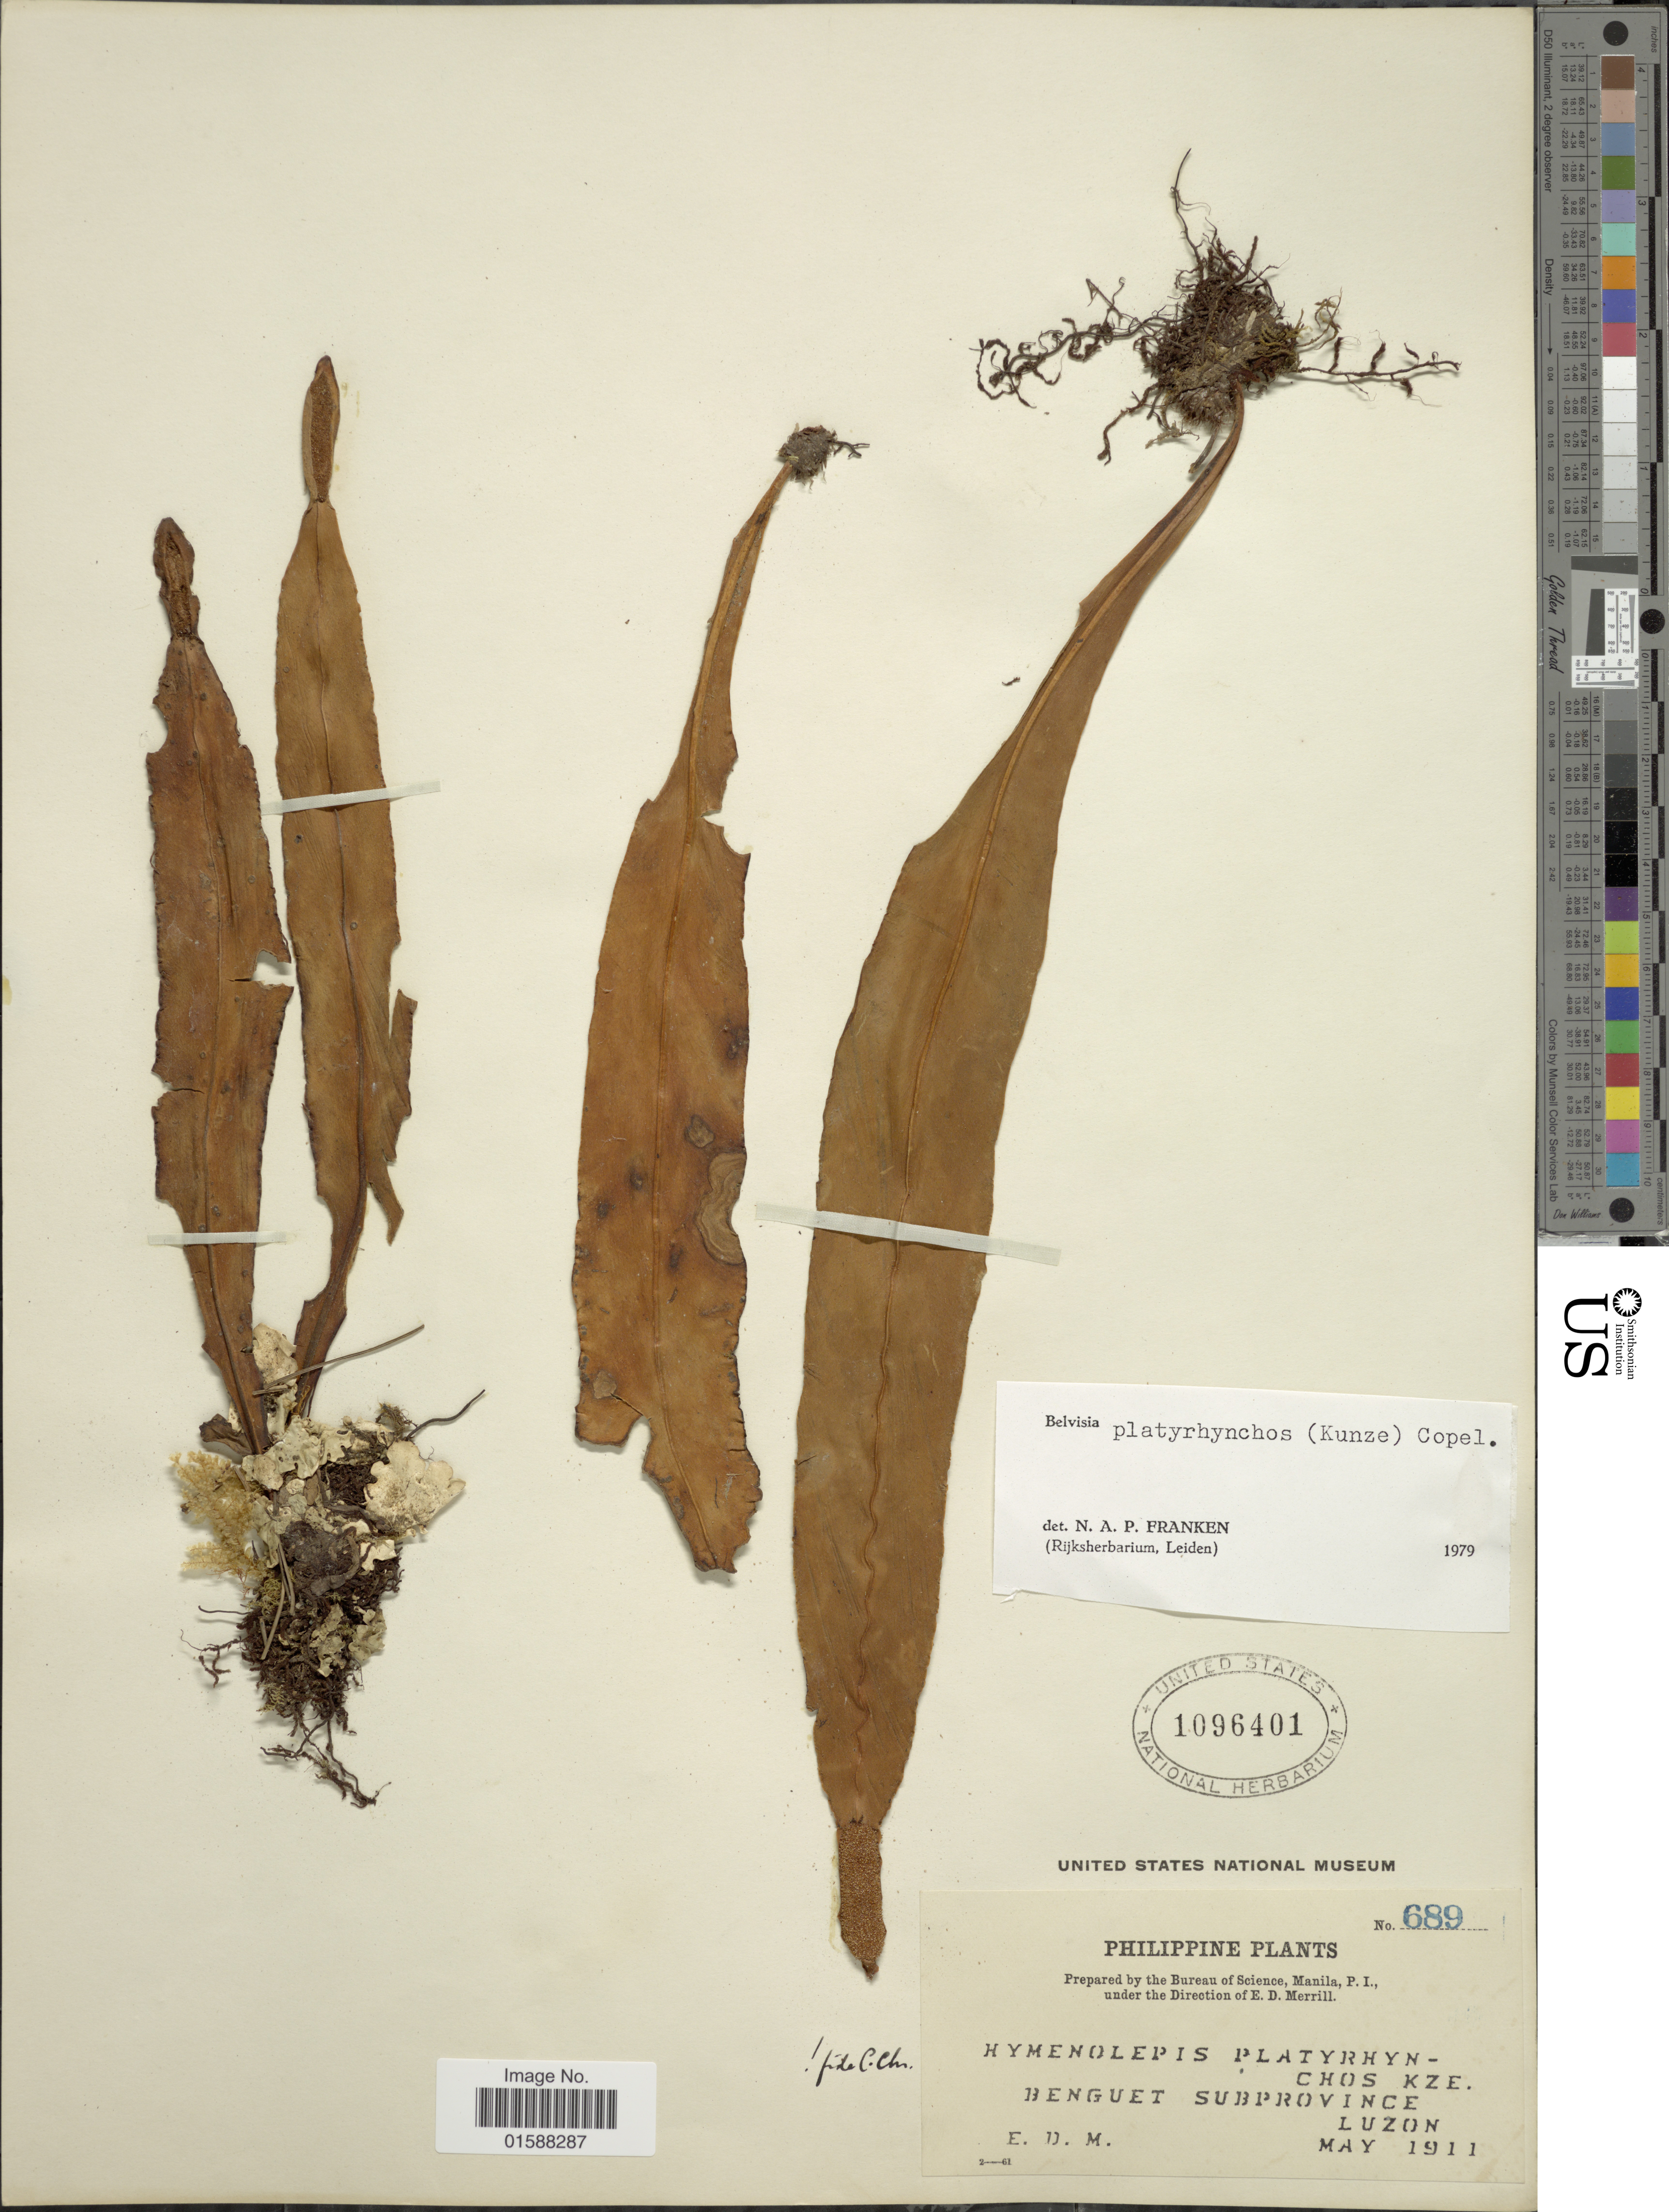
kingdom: Plantae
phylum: Tracheophyta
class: Polypodiopsida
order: Polypodiales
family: Polypodiaceae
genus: Lepisorus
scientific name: Lepisorus platyrhynchos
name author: (J. Sm. ex Kunze) Li S. Wang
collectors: E. D. Merrill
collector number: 689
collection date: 1911-05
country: Philippines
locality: Benguet Subprovince. Luzon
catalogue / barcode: US 1096401